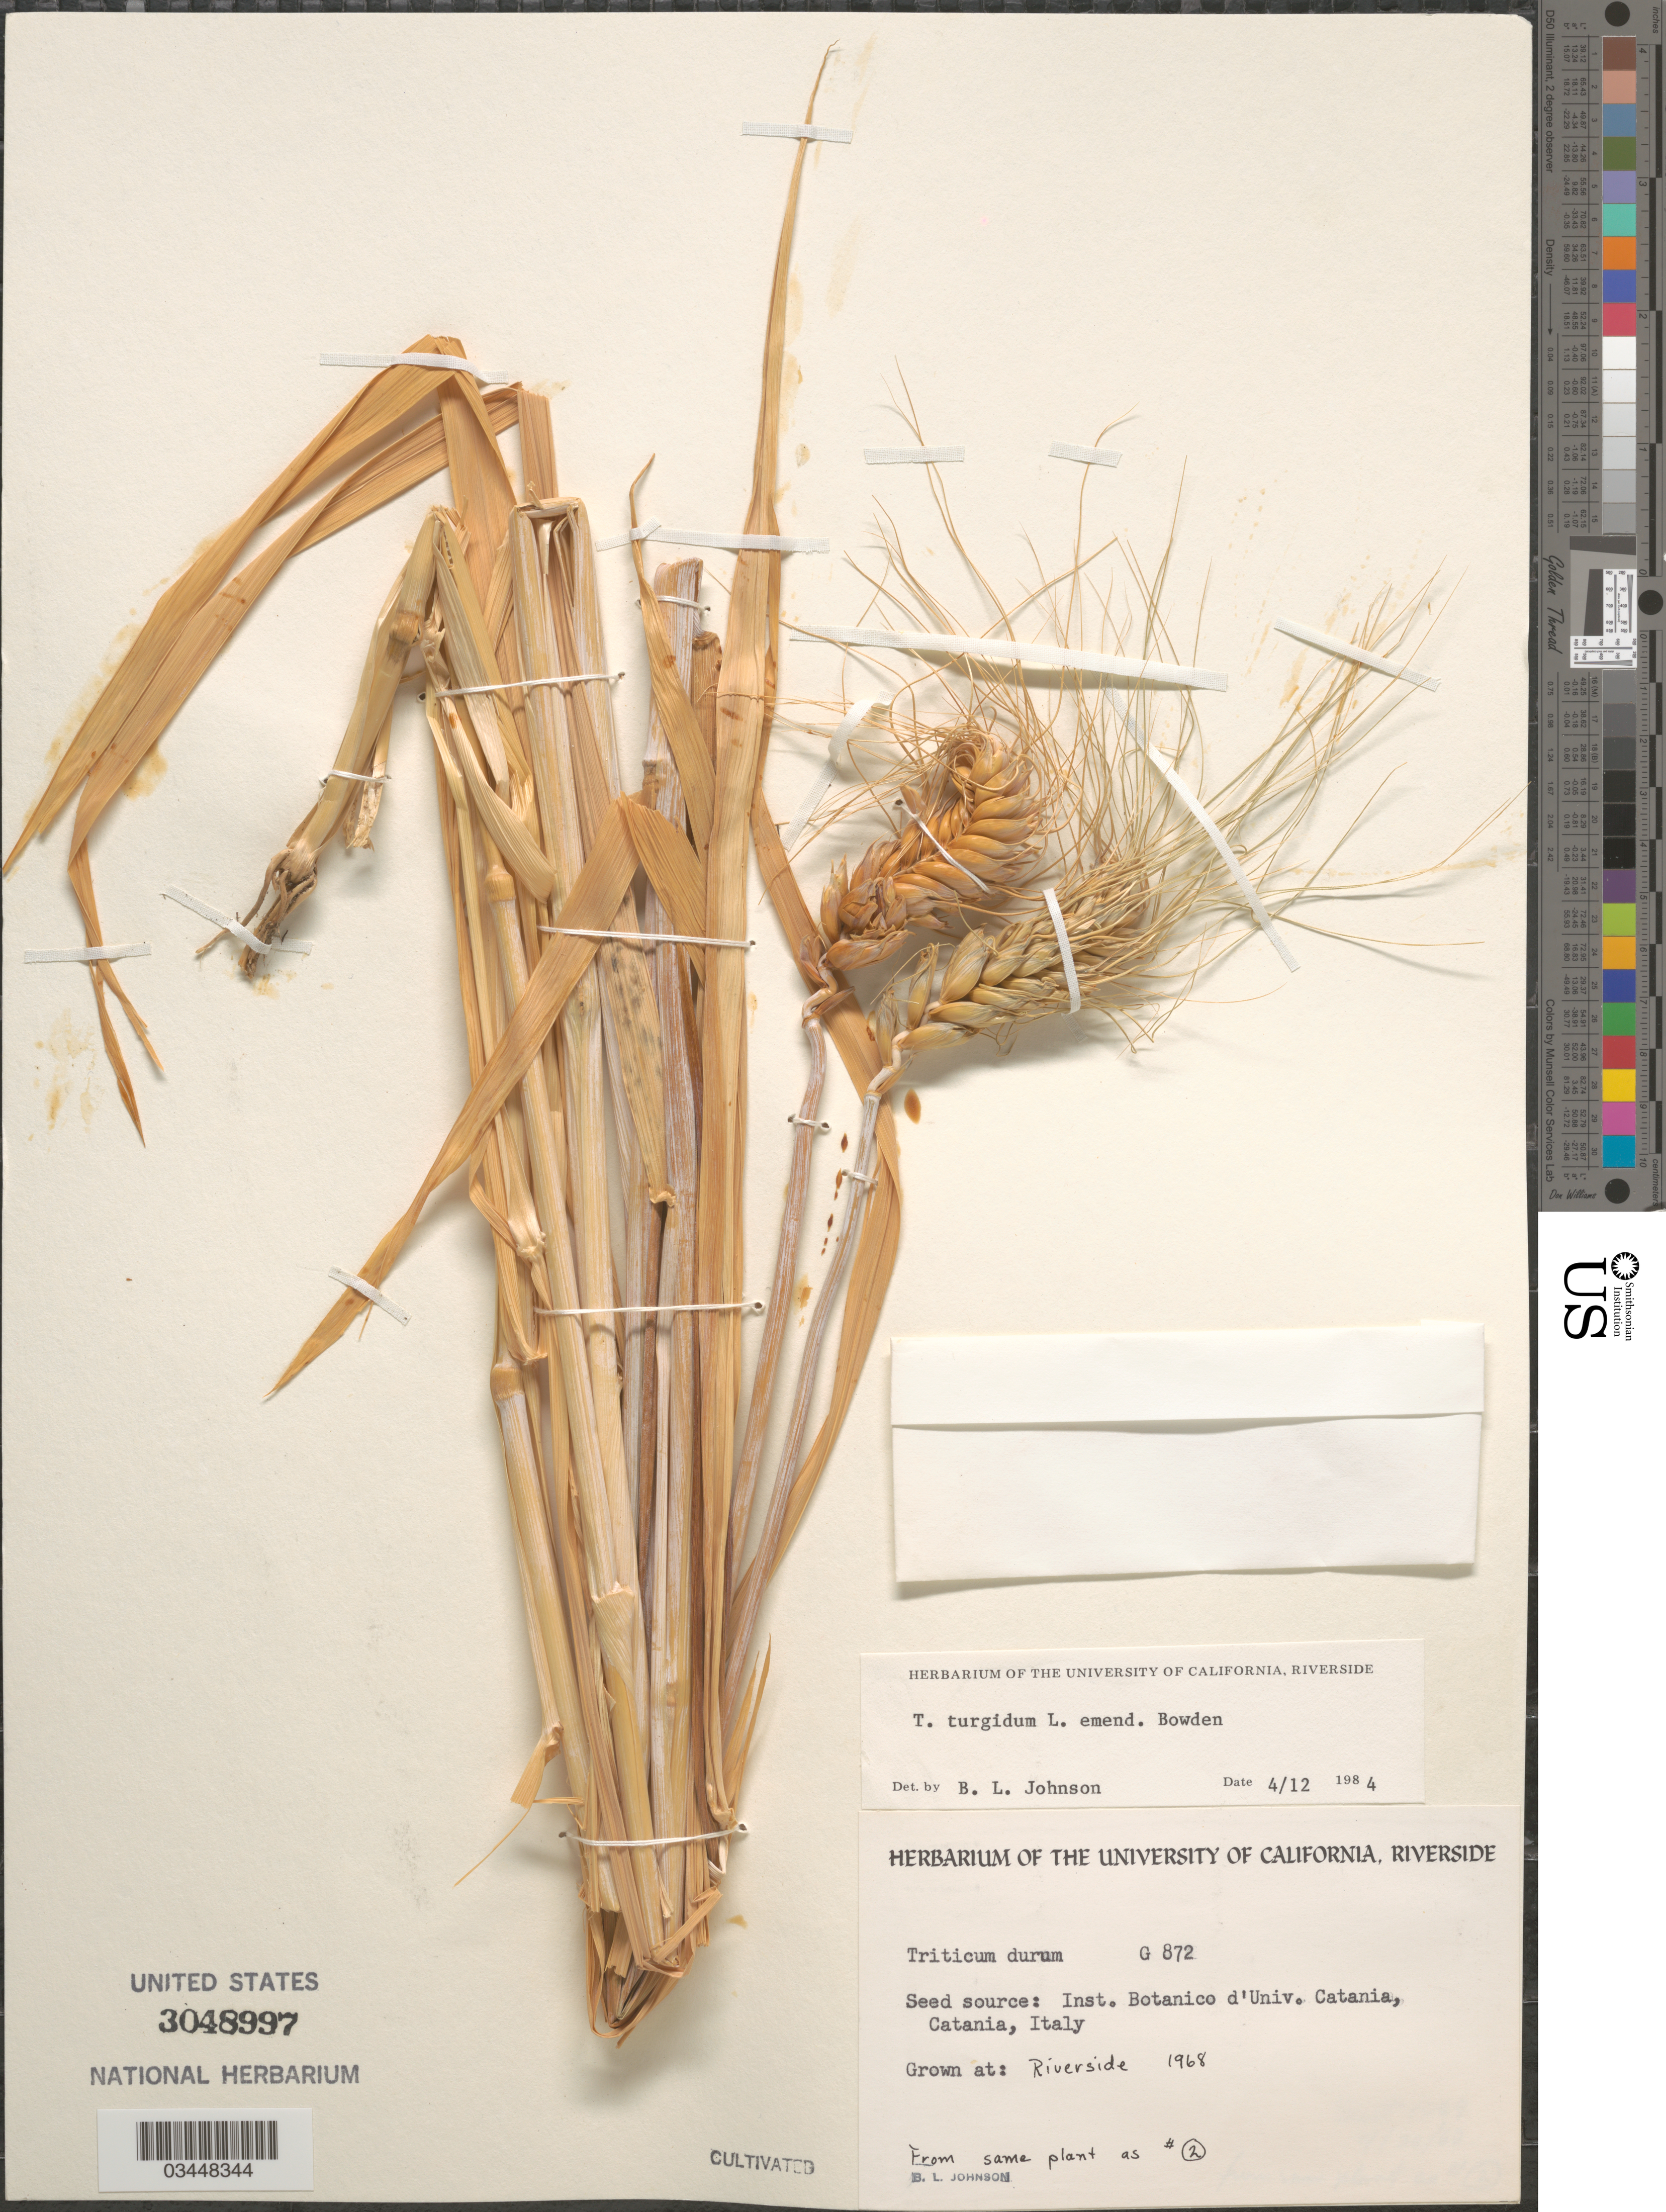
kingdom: Plantae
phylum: Tracheophyta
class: Liliopsida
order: Poales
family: Poaceae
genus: Triticum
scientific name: Triticum turgidum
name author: L.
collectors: B. Johnson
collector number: G872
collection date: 1968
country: United States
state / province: California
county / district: Riverside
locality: Riverside.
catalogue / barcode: US 3048997